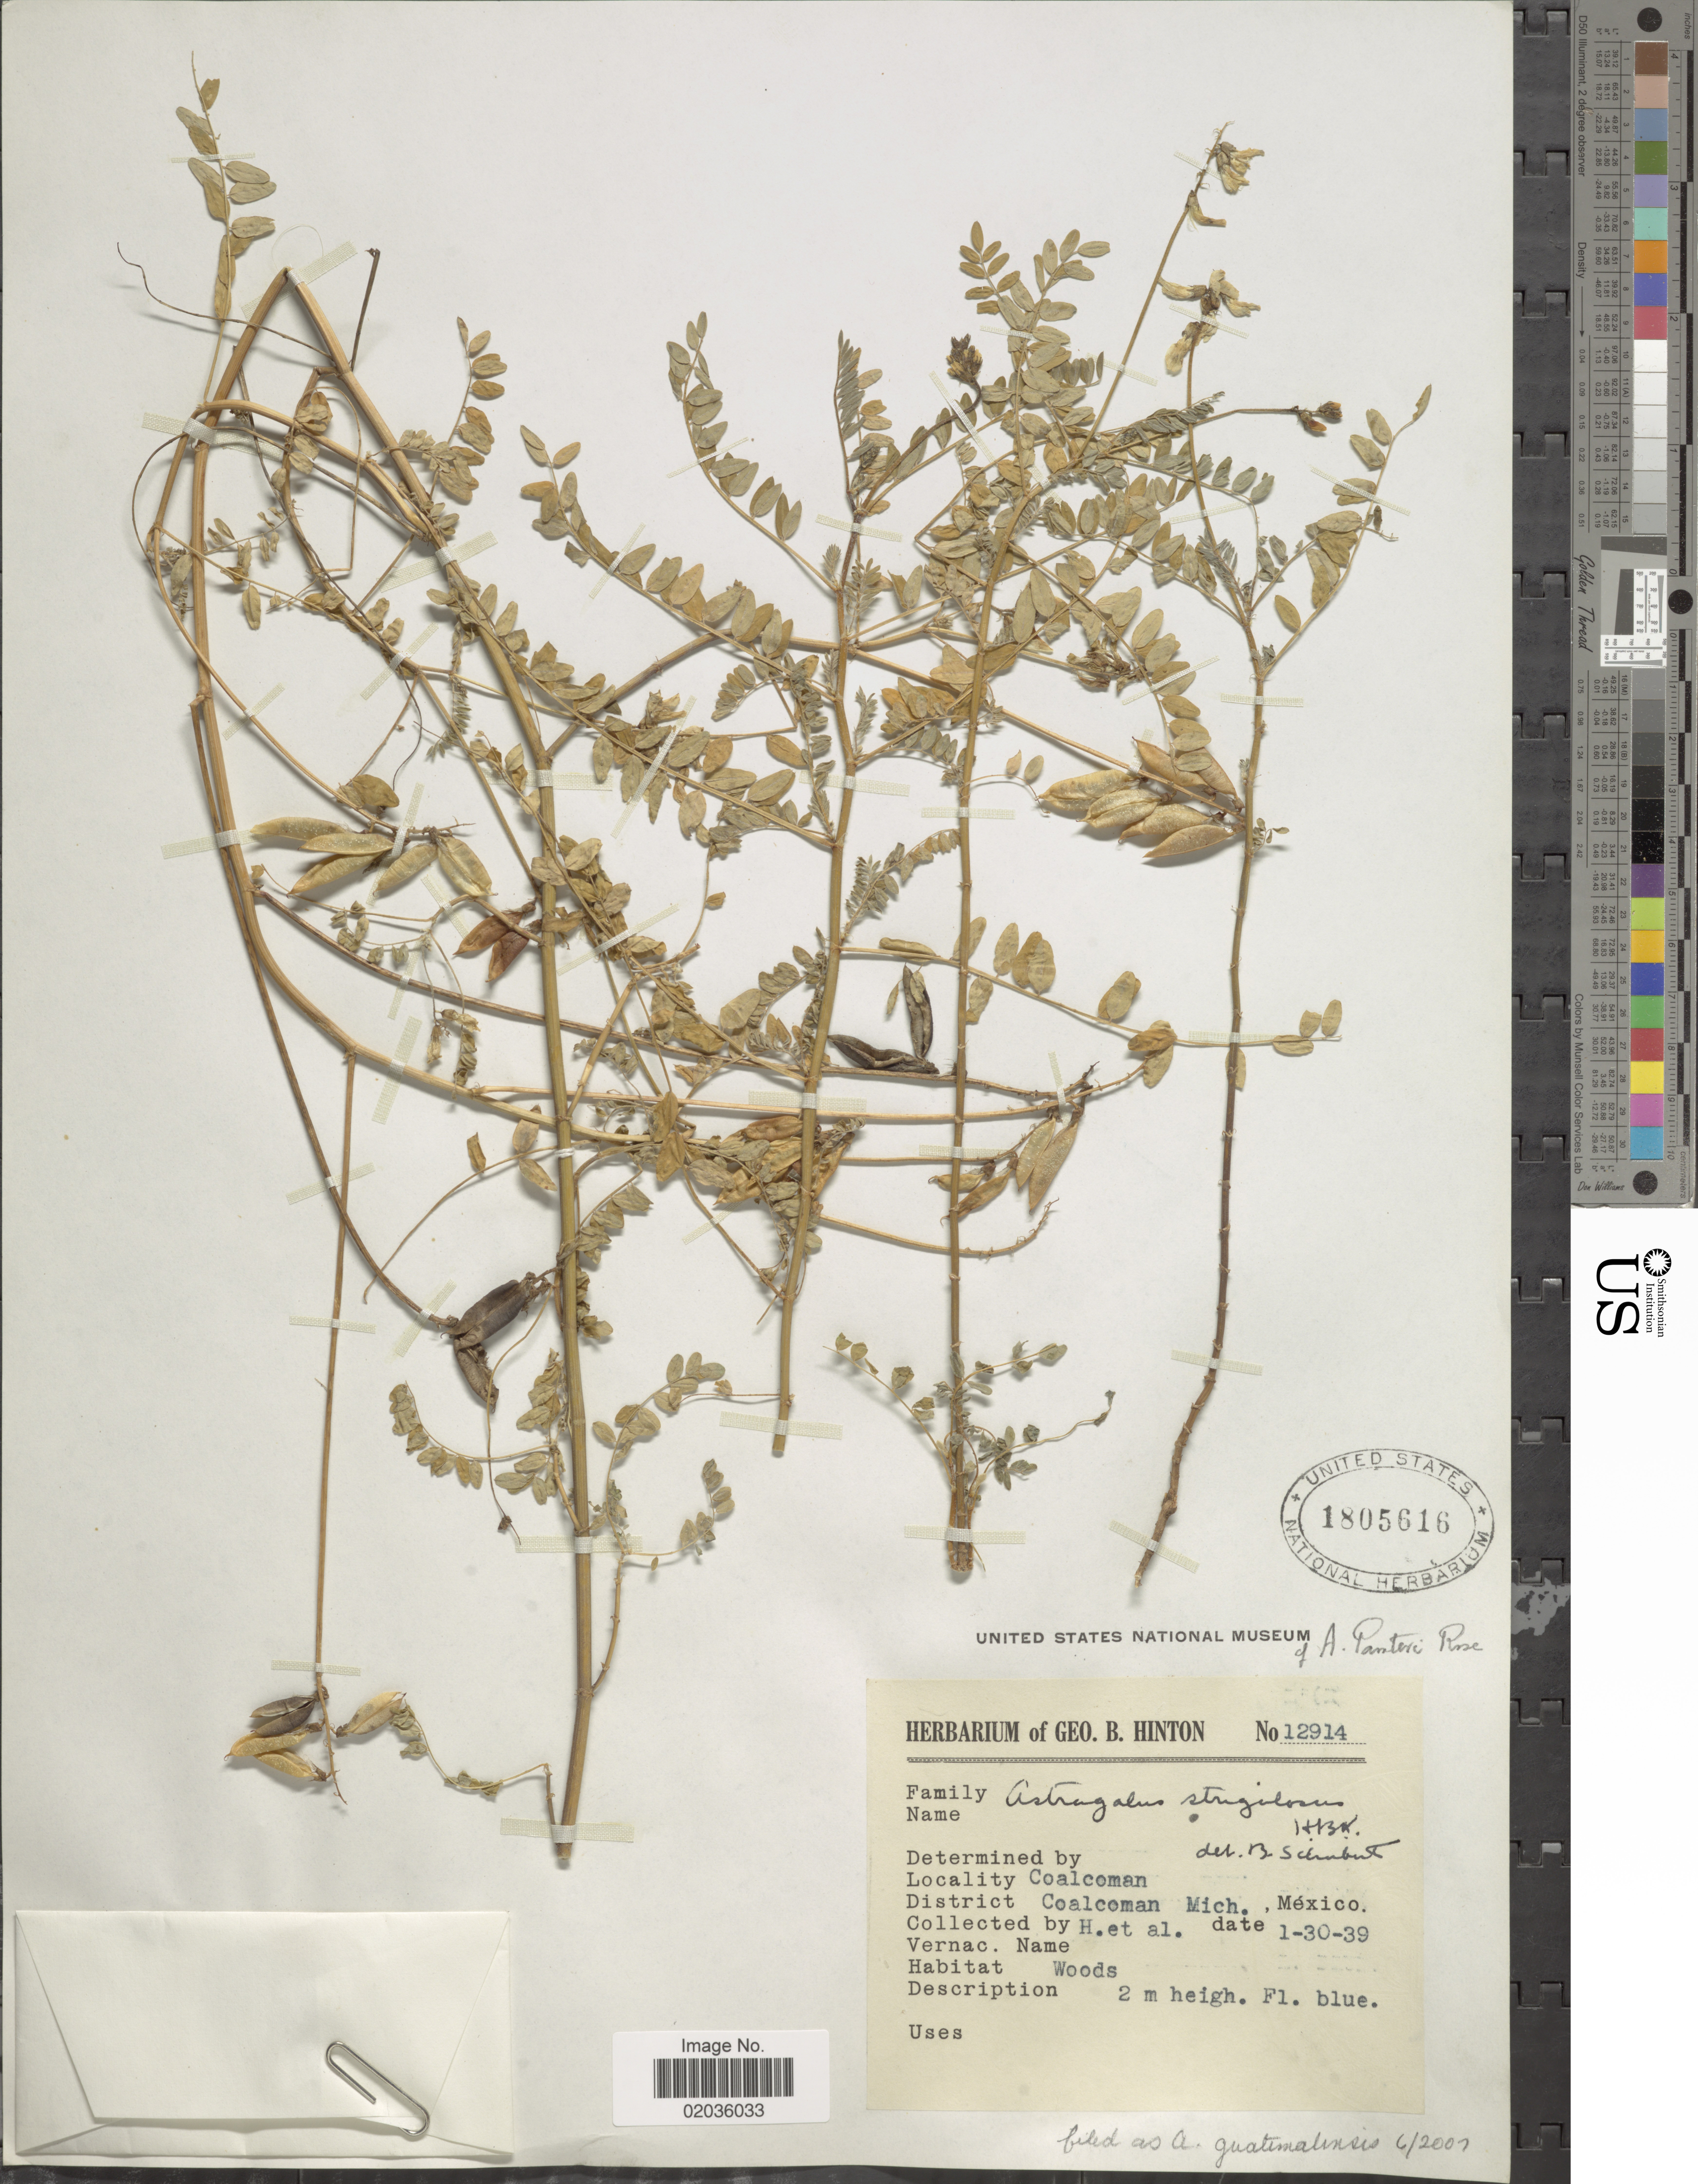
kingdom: Plantae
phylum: Tracheophyta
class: Magnoliopsida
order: Fabales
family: Fabaceae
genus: Astragalus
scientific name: Astragalus guatemalensis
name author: Hemsl.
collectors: G. B. Hinton & et al.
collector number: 12914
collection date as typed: Transcribed d/m/y: 30/1/39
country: Mexico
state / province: Michoacán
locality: Coalcoman, Coalcoman Mich, Mexico.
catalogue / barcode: US 1805616